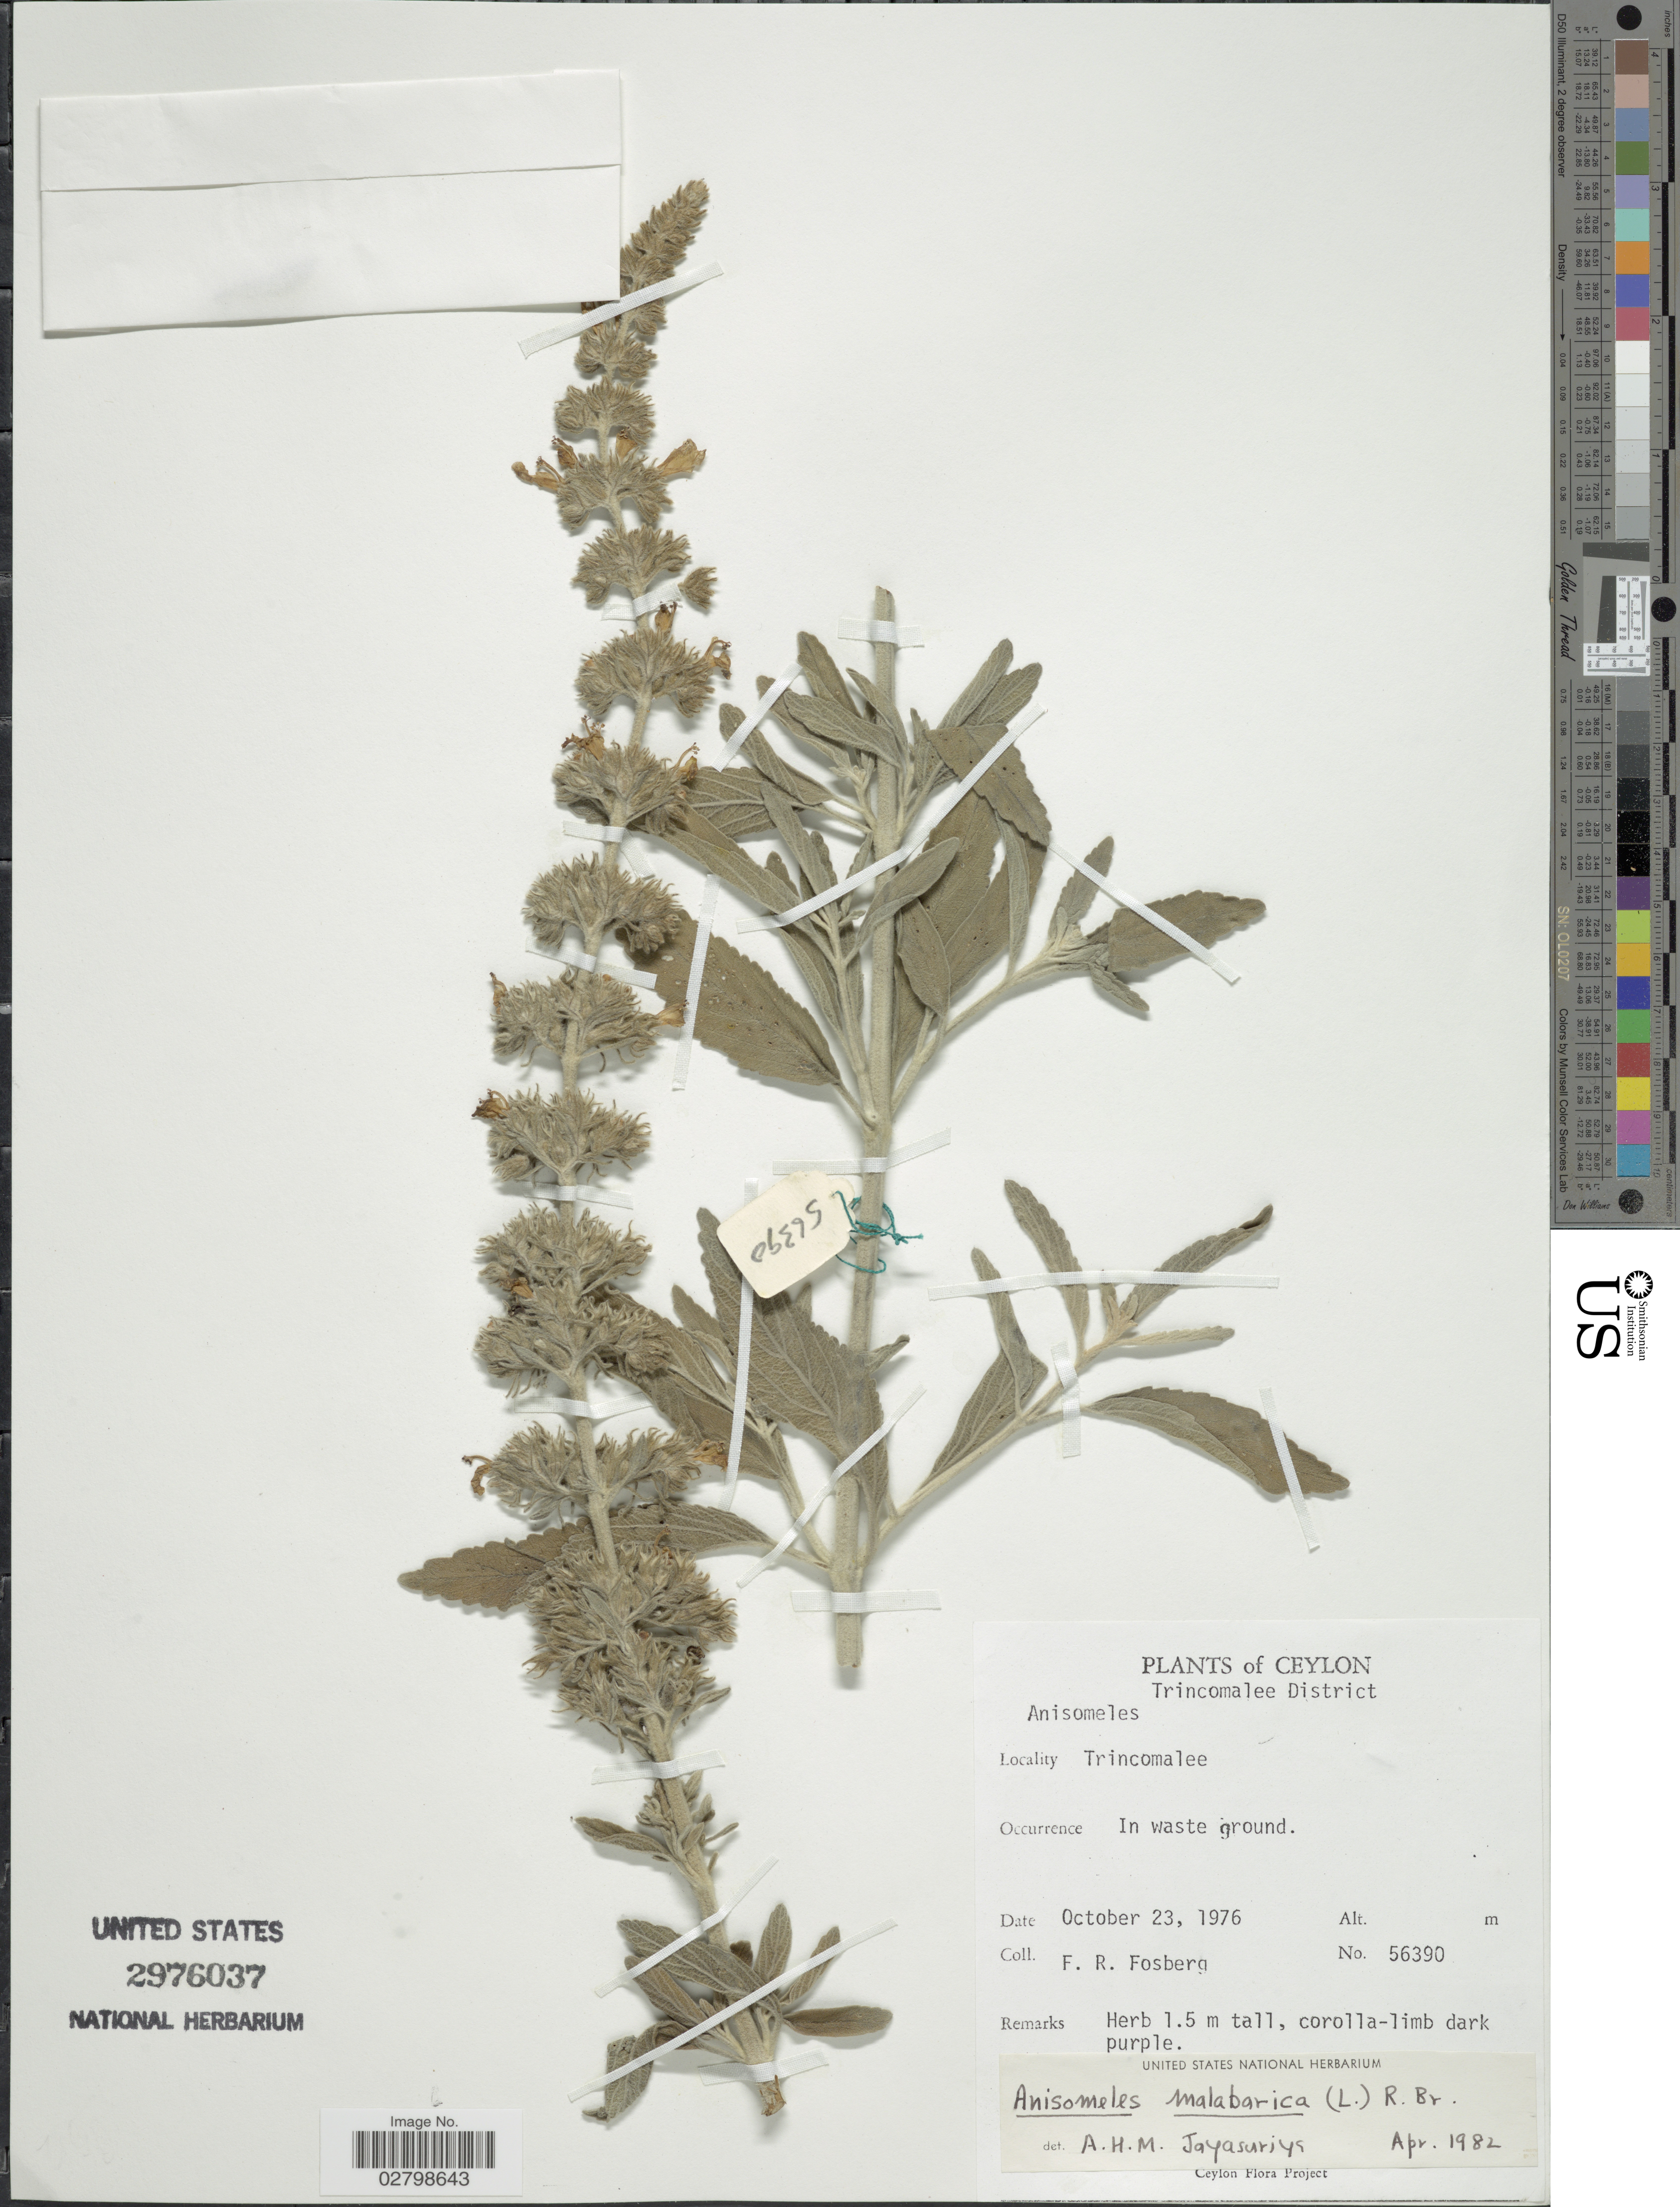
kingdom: Plantae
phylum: Tracheophyta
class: Magnoliopsida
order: Lamiales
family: Lamiaceae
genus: Anisomeles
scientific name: Anisomeles malabarica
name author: (L.) R. Br. ex Sims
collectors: F. R. Fosberg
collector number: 56390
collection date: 1976-10-23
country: Sri Lanka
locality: Ceylon, Trincomalee District, Trincomalee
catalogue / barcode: US 2976037